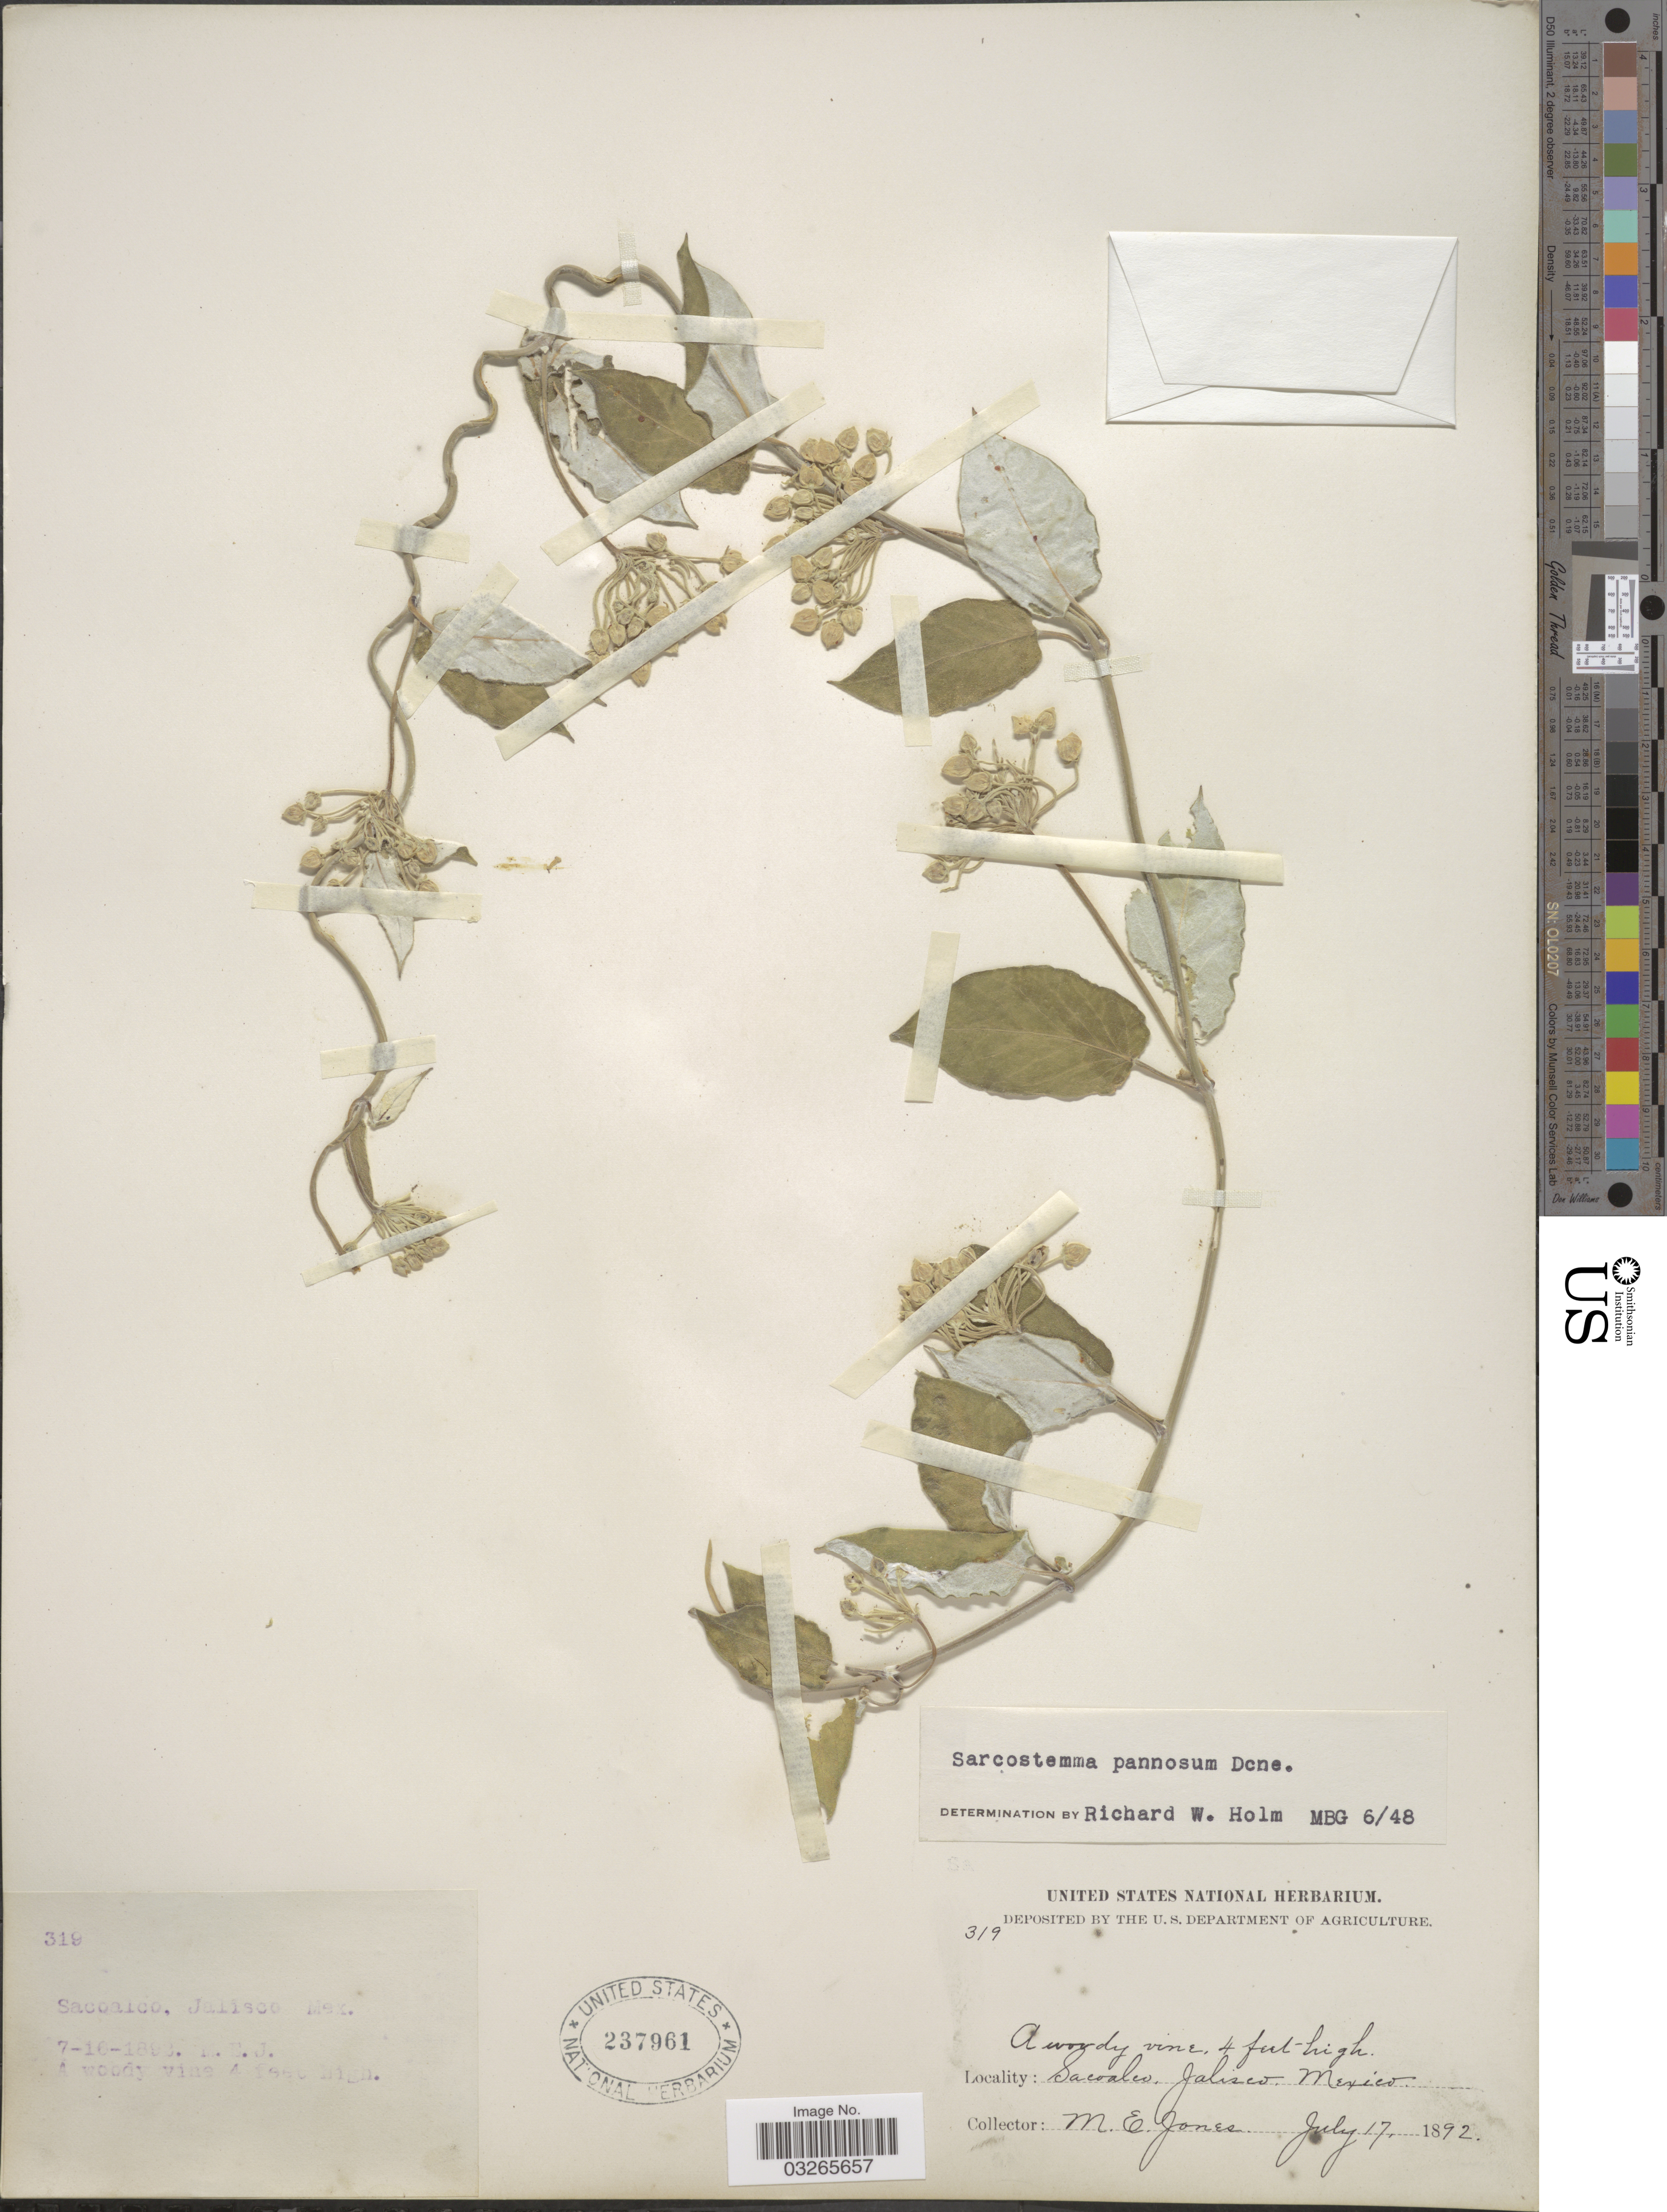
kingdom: Plantae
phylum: Tracheophyta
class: Magnoliopsida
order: Gentianales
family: Apocynaceae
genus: Sarcostemma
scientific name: Sarcostemma pannosum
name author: Decne.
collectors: M. E. Jones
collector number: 319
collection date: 1892-07-17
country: Mexico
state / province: Jalisco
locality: Sacoalco, Jalisco, Mexico.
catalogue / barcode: US 237961